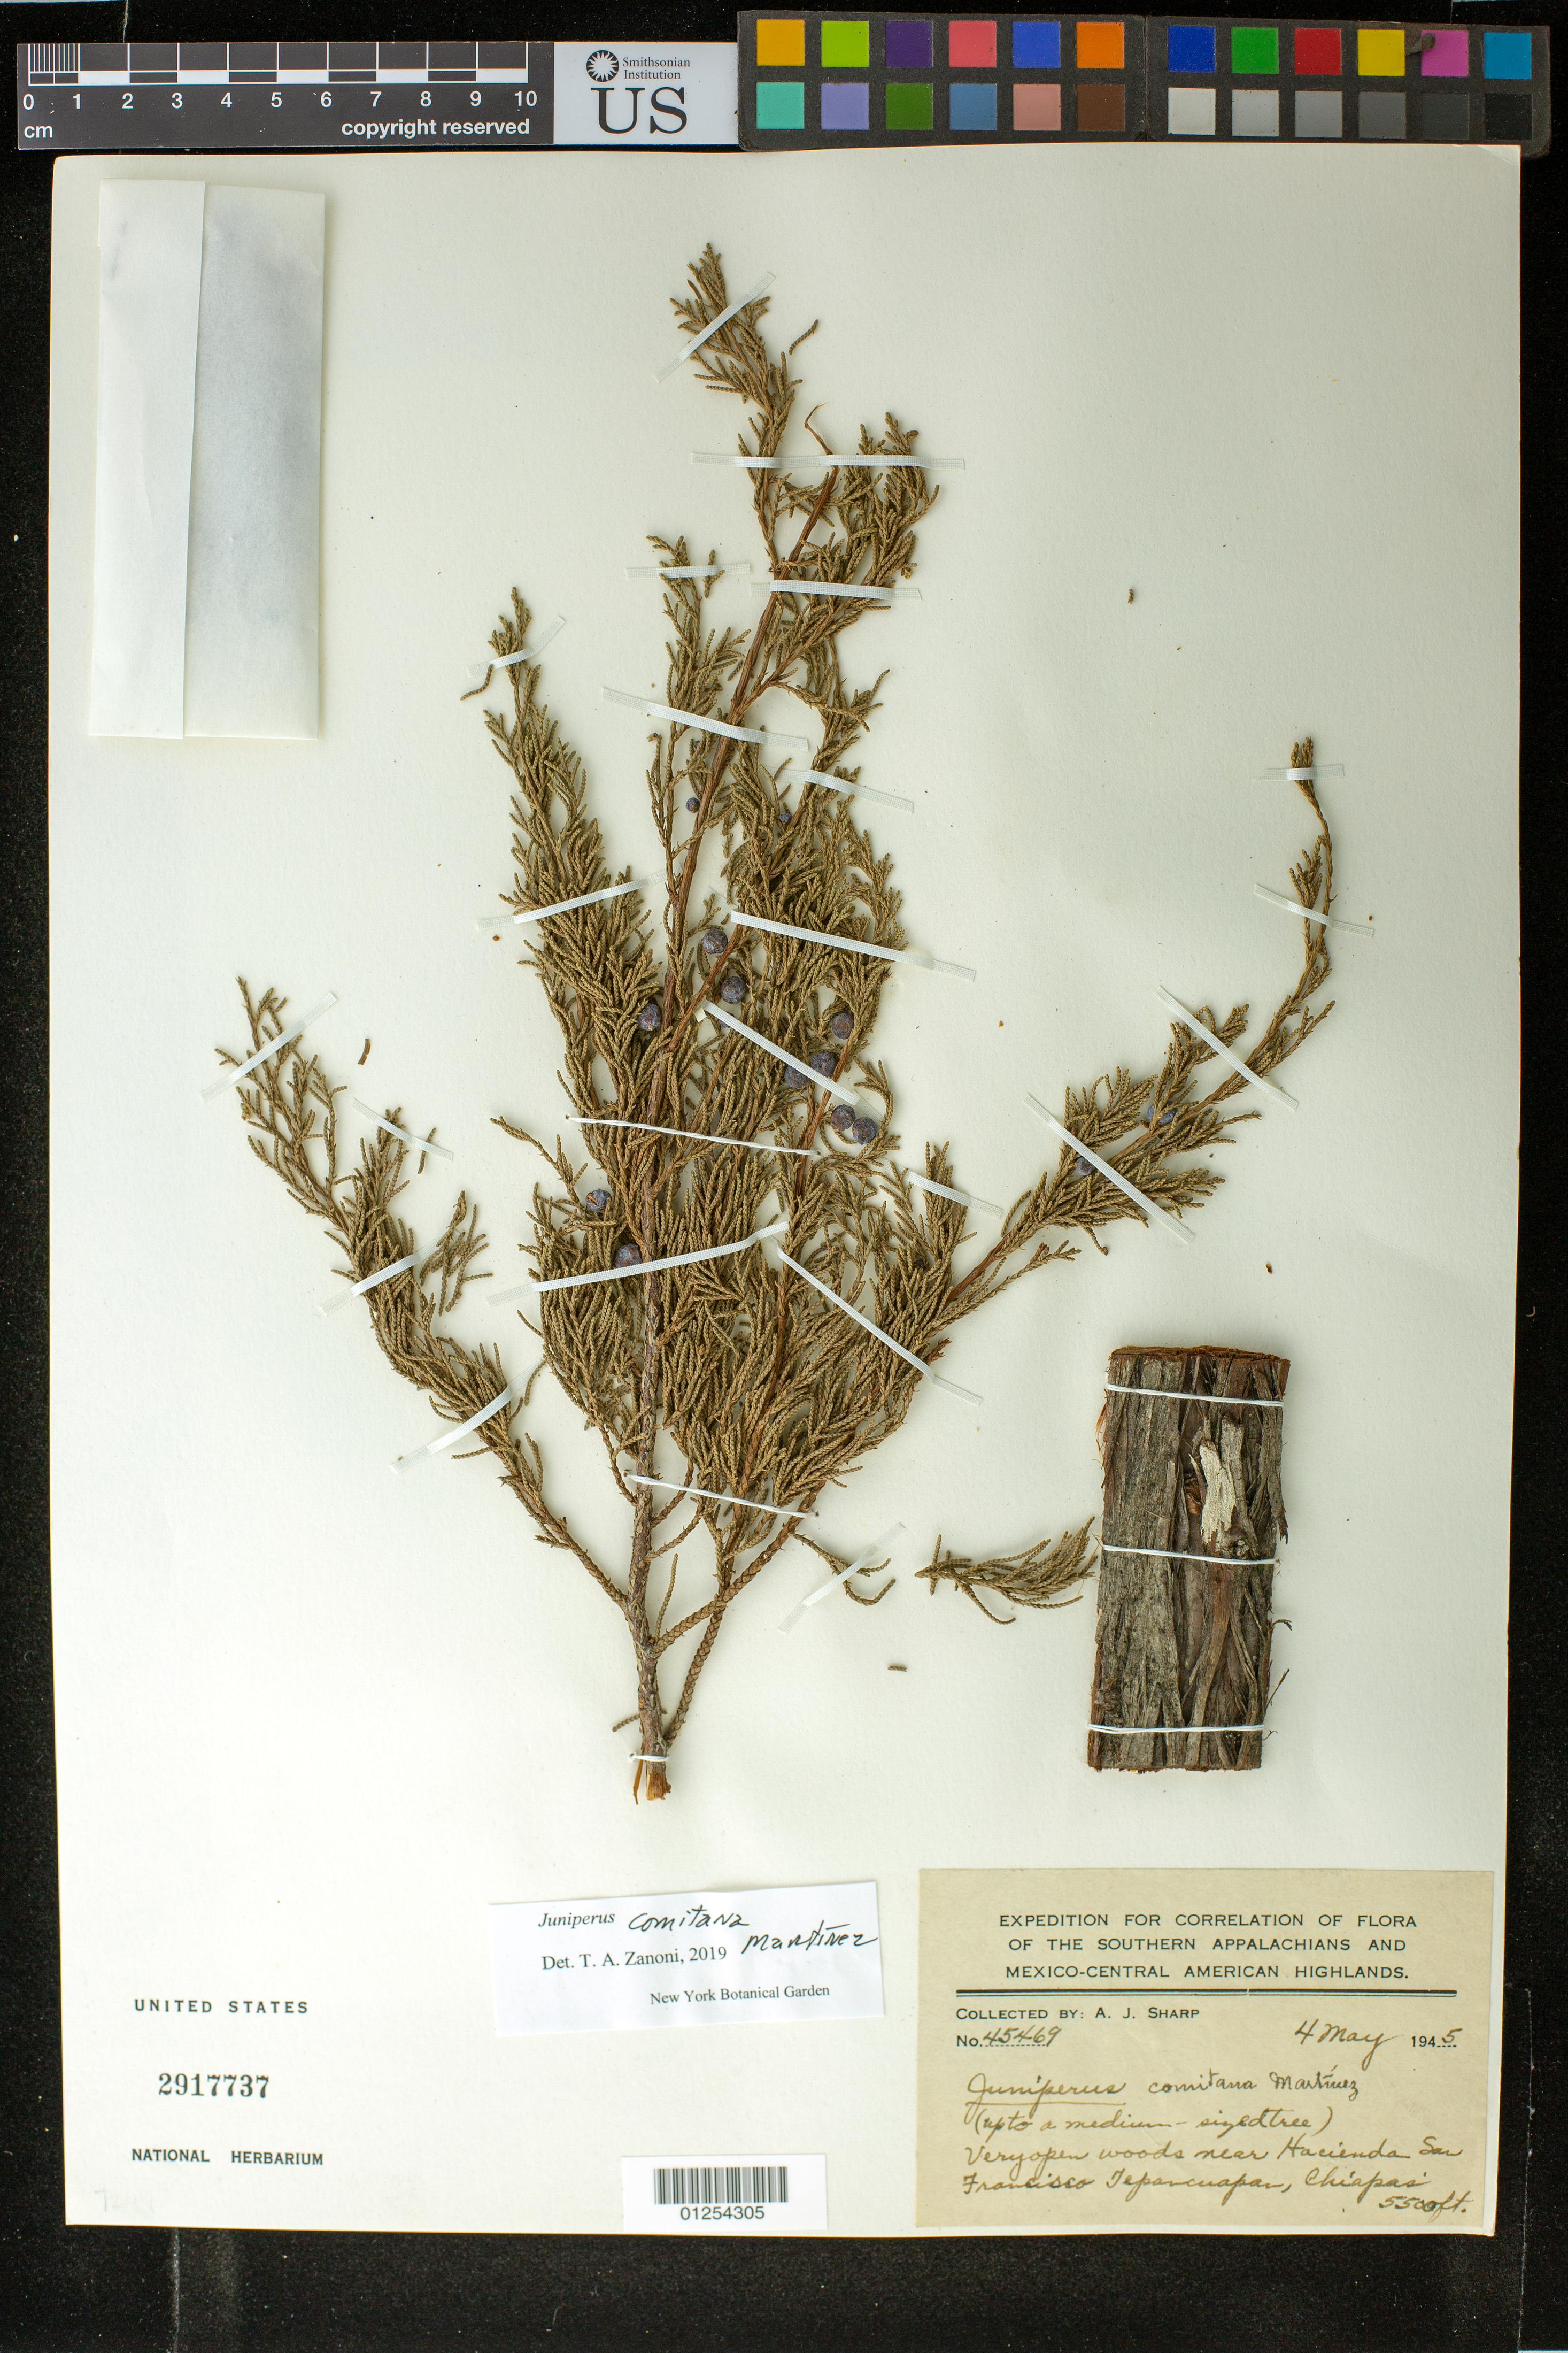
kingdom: Plantae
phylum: Tracheophyta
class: Pinopsida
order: Pinales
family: Cupressaceae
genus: Juniperus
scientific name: Juniperus comitana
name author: Martínez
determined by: Zanoni, T. A., (NY), New York Botanical Garden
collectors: A. J. Sharp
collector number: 45469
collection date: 1945-05-04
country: Mexico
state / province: Chiapas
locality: The southern Appalachians and Mexico-Central American Highlands, Very open woods near Hacienda San Francisco (Tepancuapa?), Chiapas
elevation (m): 1676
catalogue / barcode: US 2917737